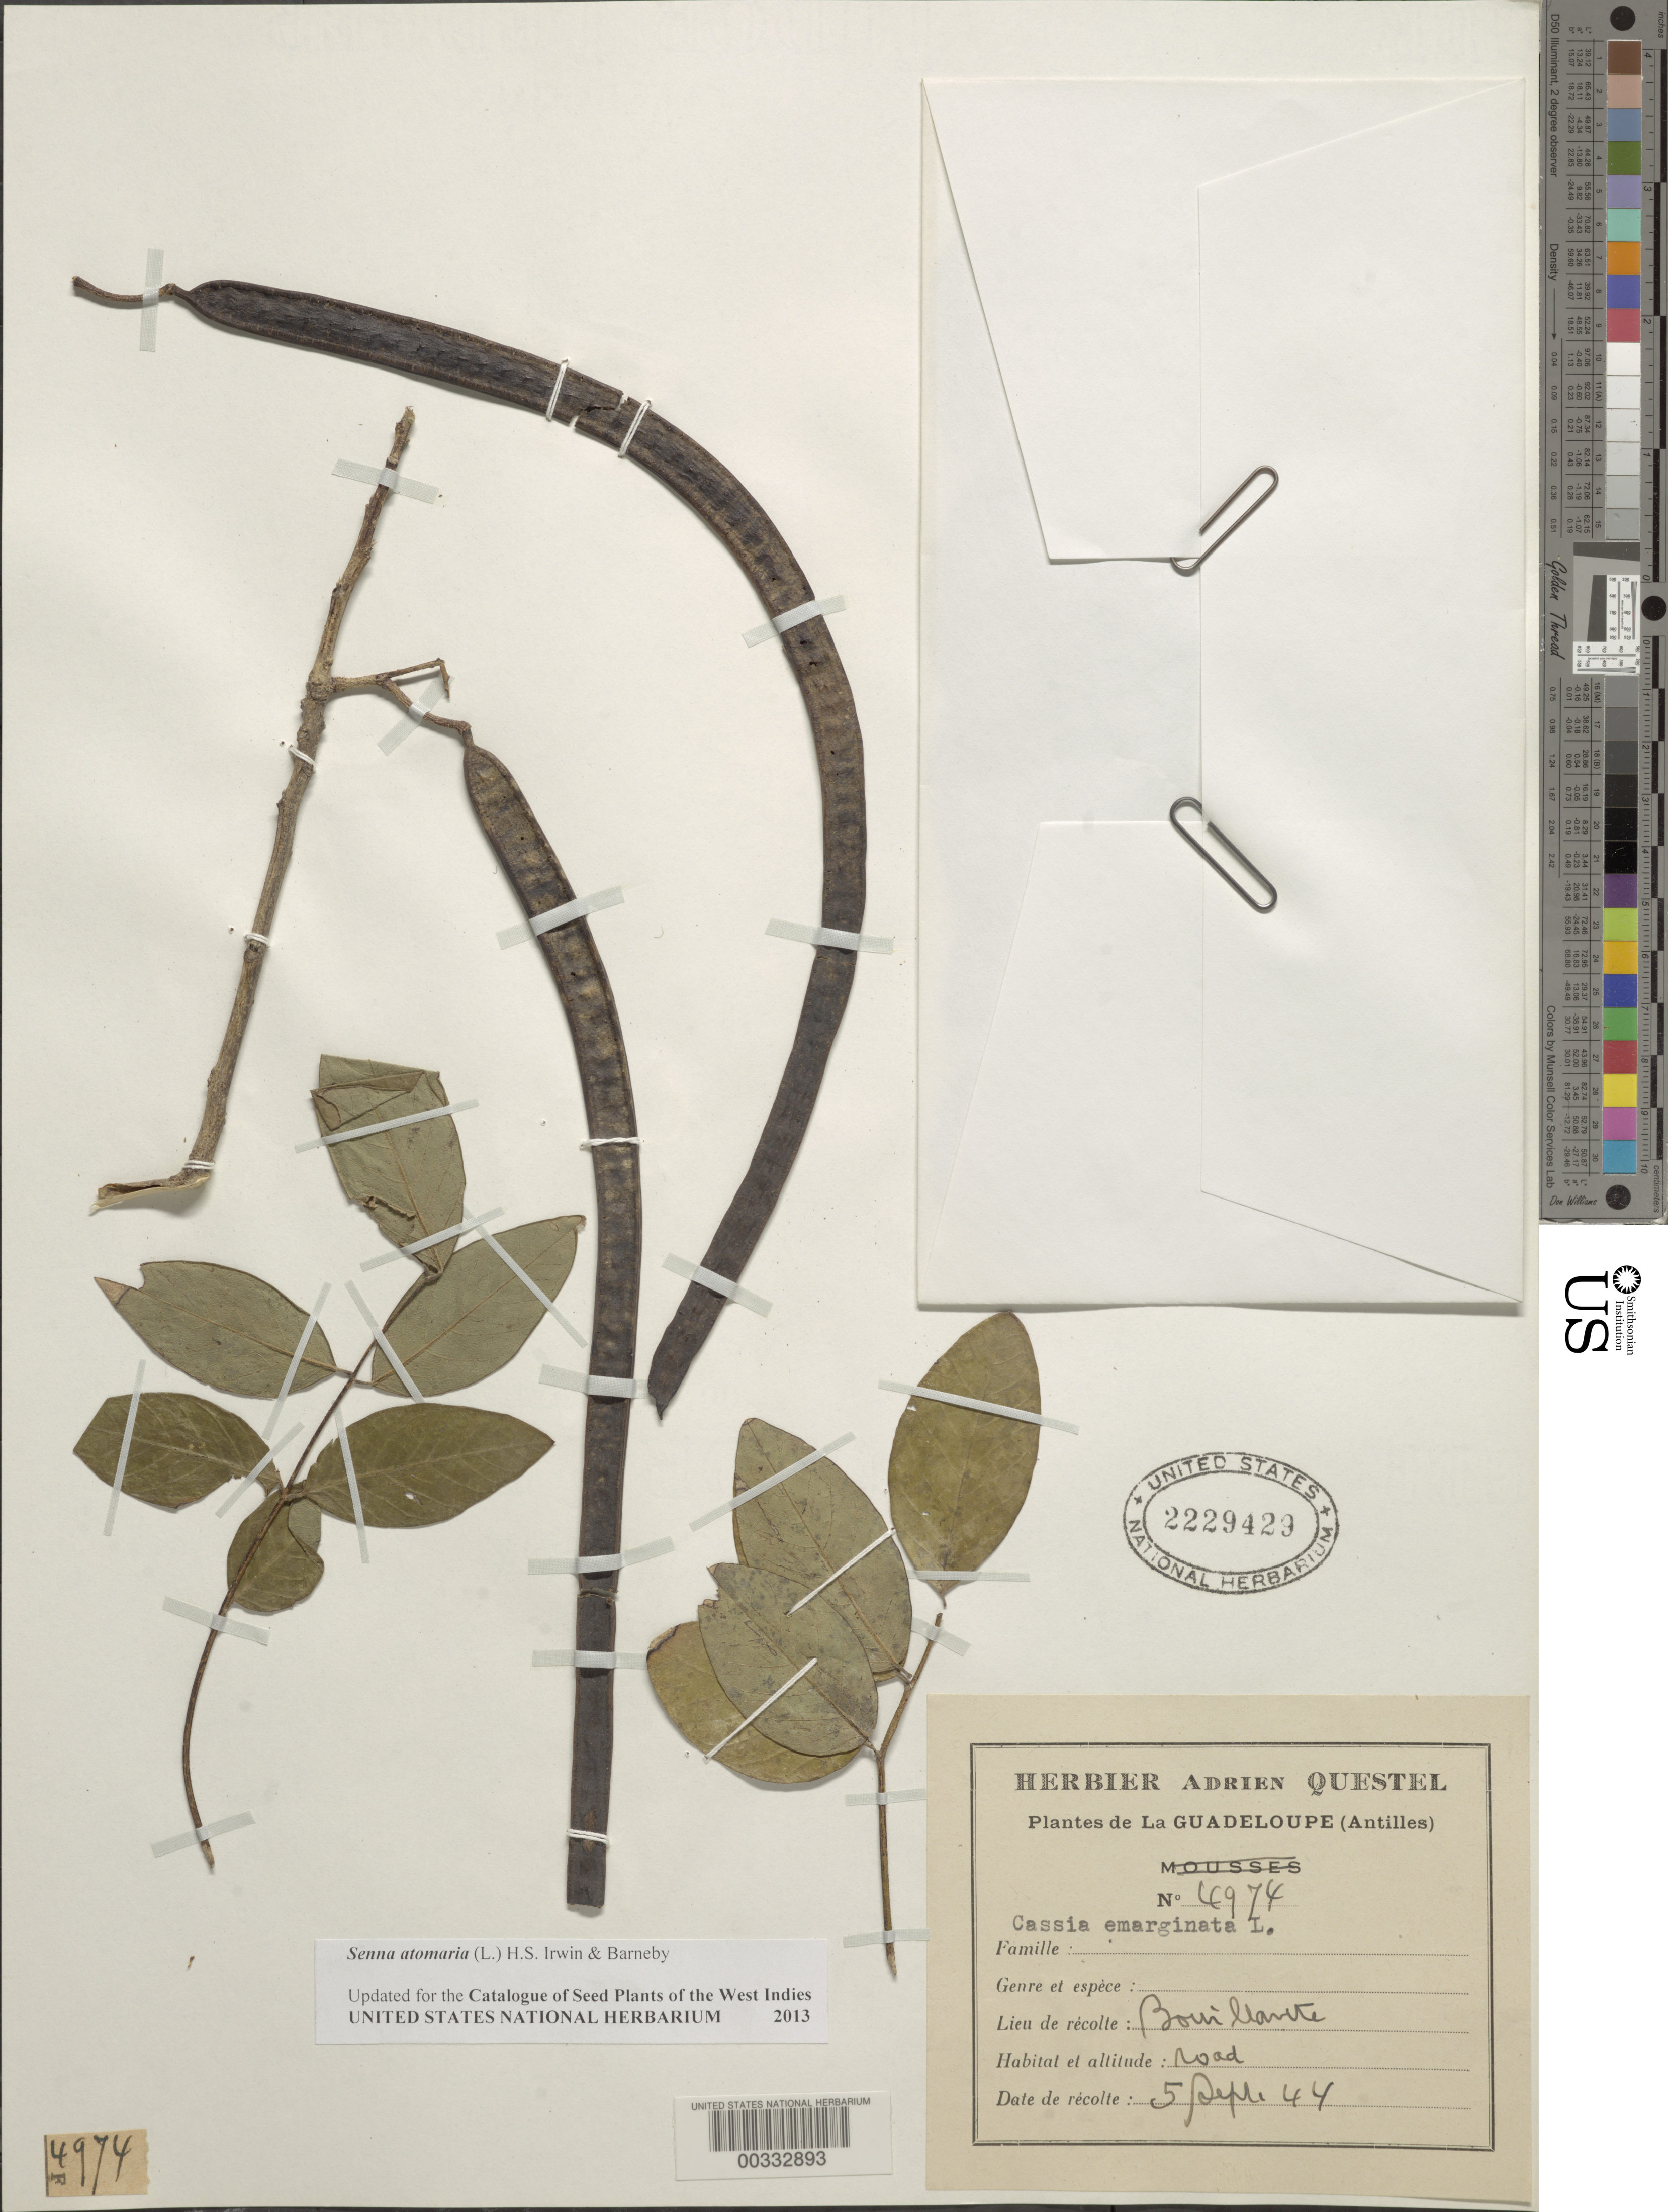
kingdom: Plantae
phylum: Tracheophyta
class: Magnoliopsida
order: Fabales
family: Fabaceae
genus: Senna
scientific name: Senna atomaria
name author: (L.) H.S. Irwin & Barneby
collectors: A. Questel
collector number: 4974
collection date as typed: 05 Sep 1944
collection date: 1944-09-05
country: Guadeloupe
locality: Bourllante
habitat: Road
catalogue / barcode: US 2229429